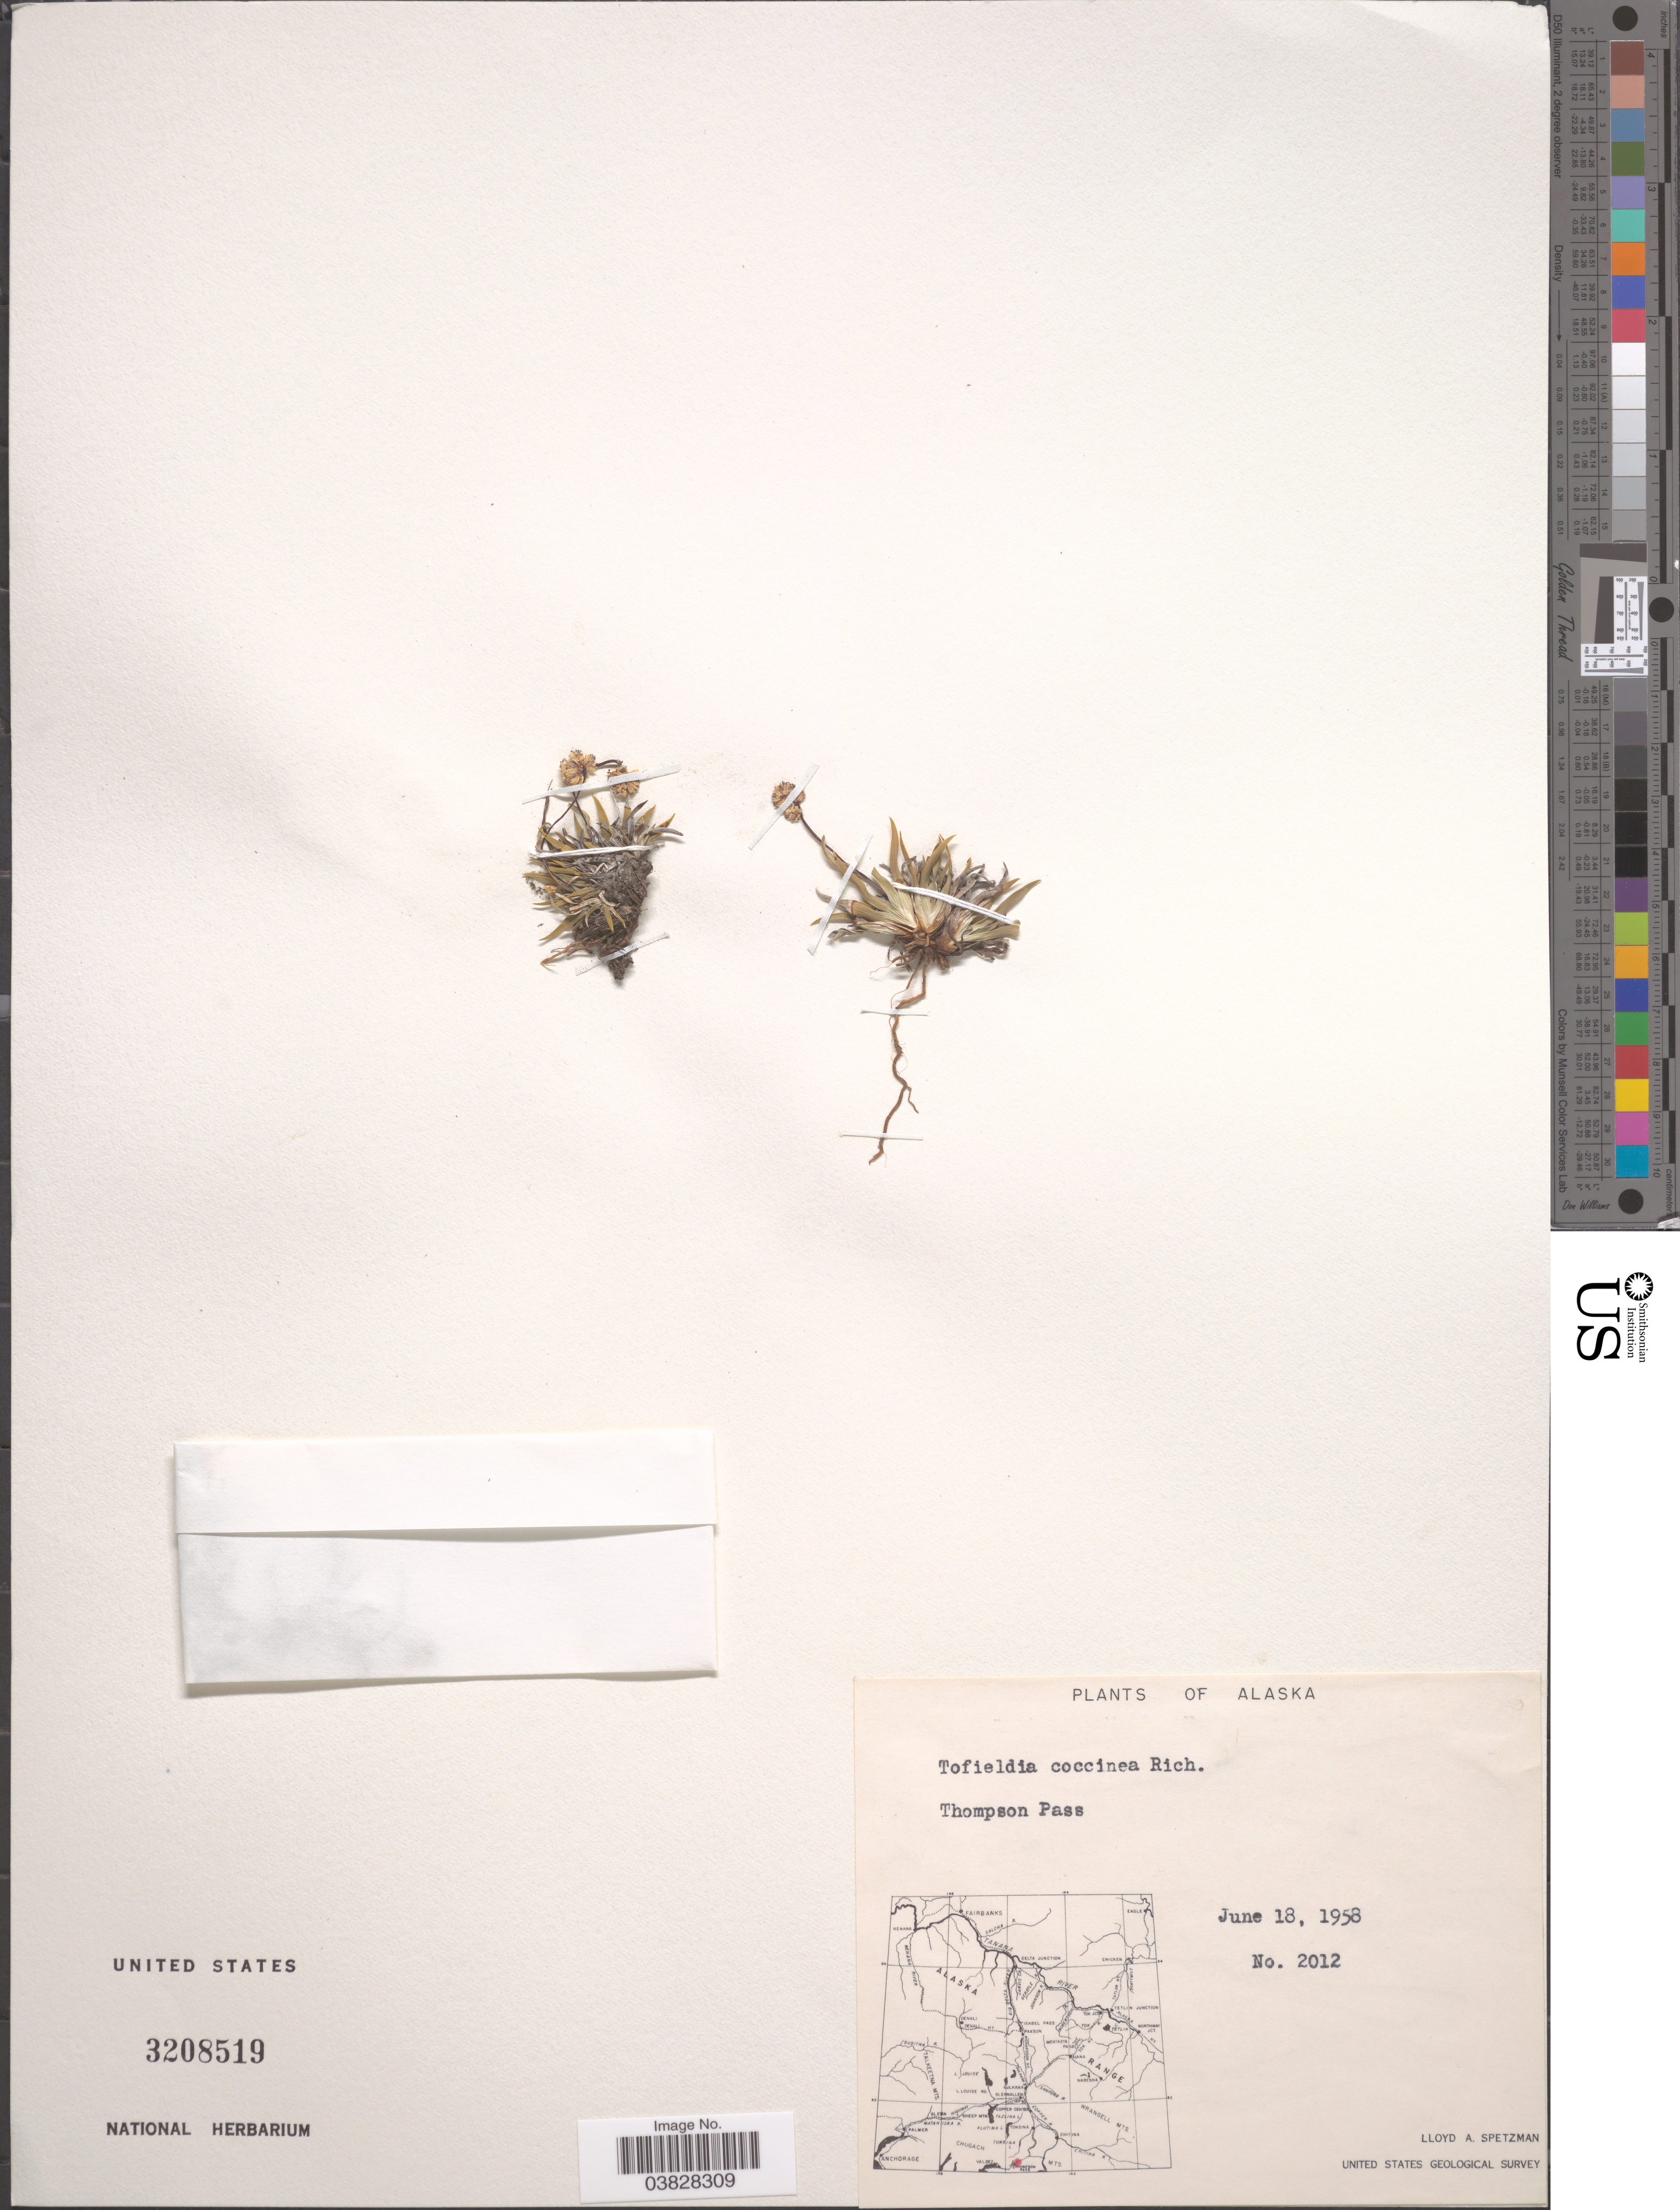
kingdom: Plantae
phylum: Tracheophyta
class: Liliopsida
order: Alismatales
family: Tofieldiaceae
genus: Tofieldia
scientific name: Tofieldia coccinea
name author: Richardson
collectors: L. Spetzman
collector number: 2012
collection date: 1958-06-18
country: United States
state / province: Alaska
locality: Thompson Pass.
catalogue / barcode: US 3208519